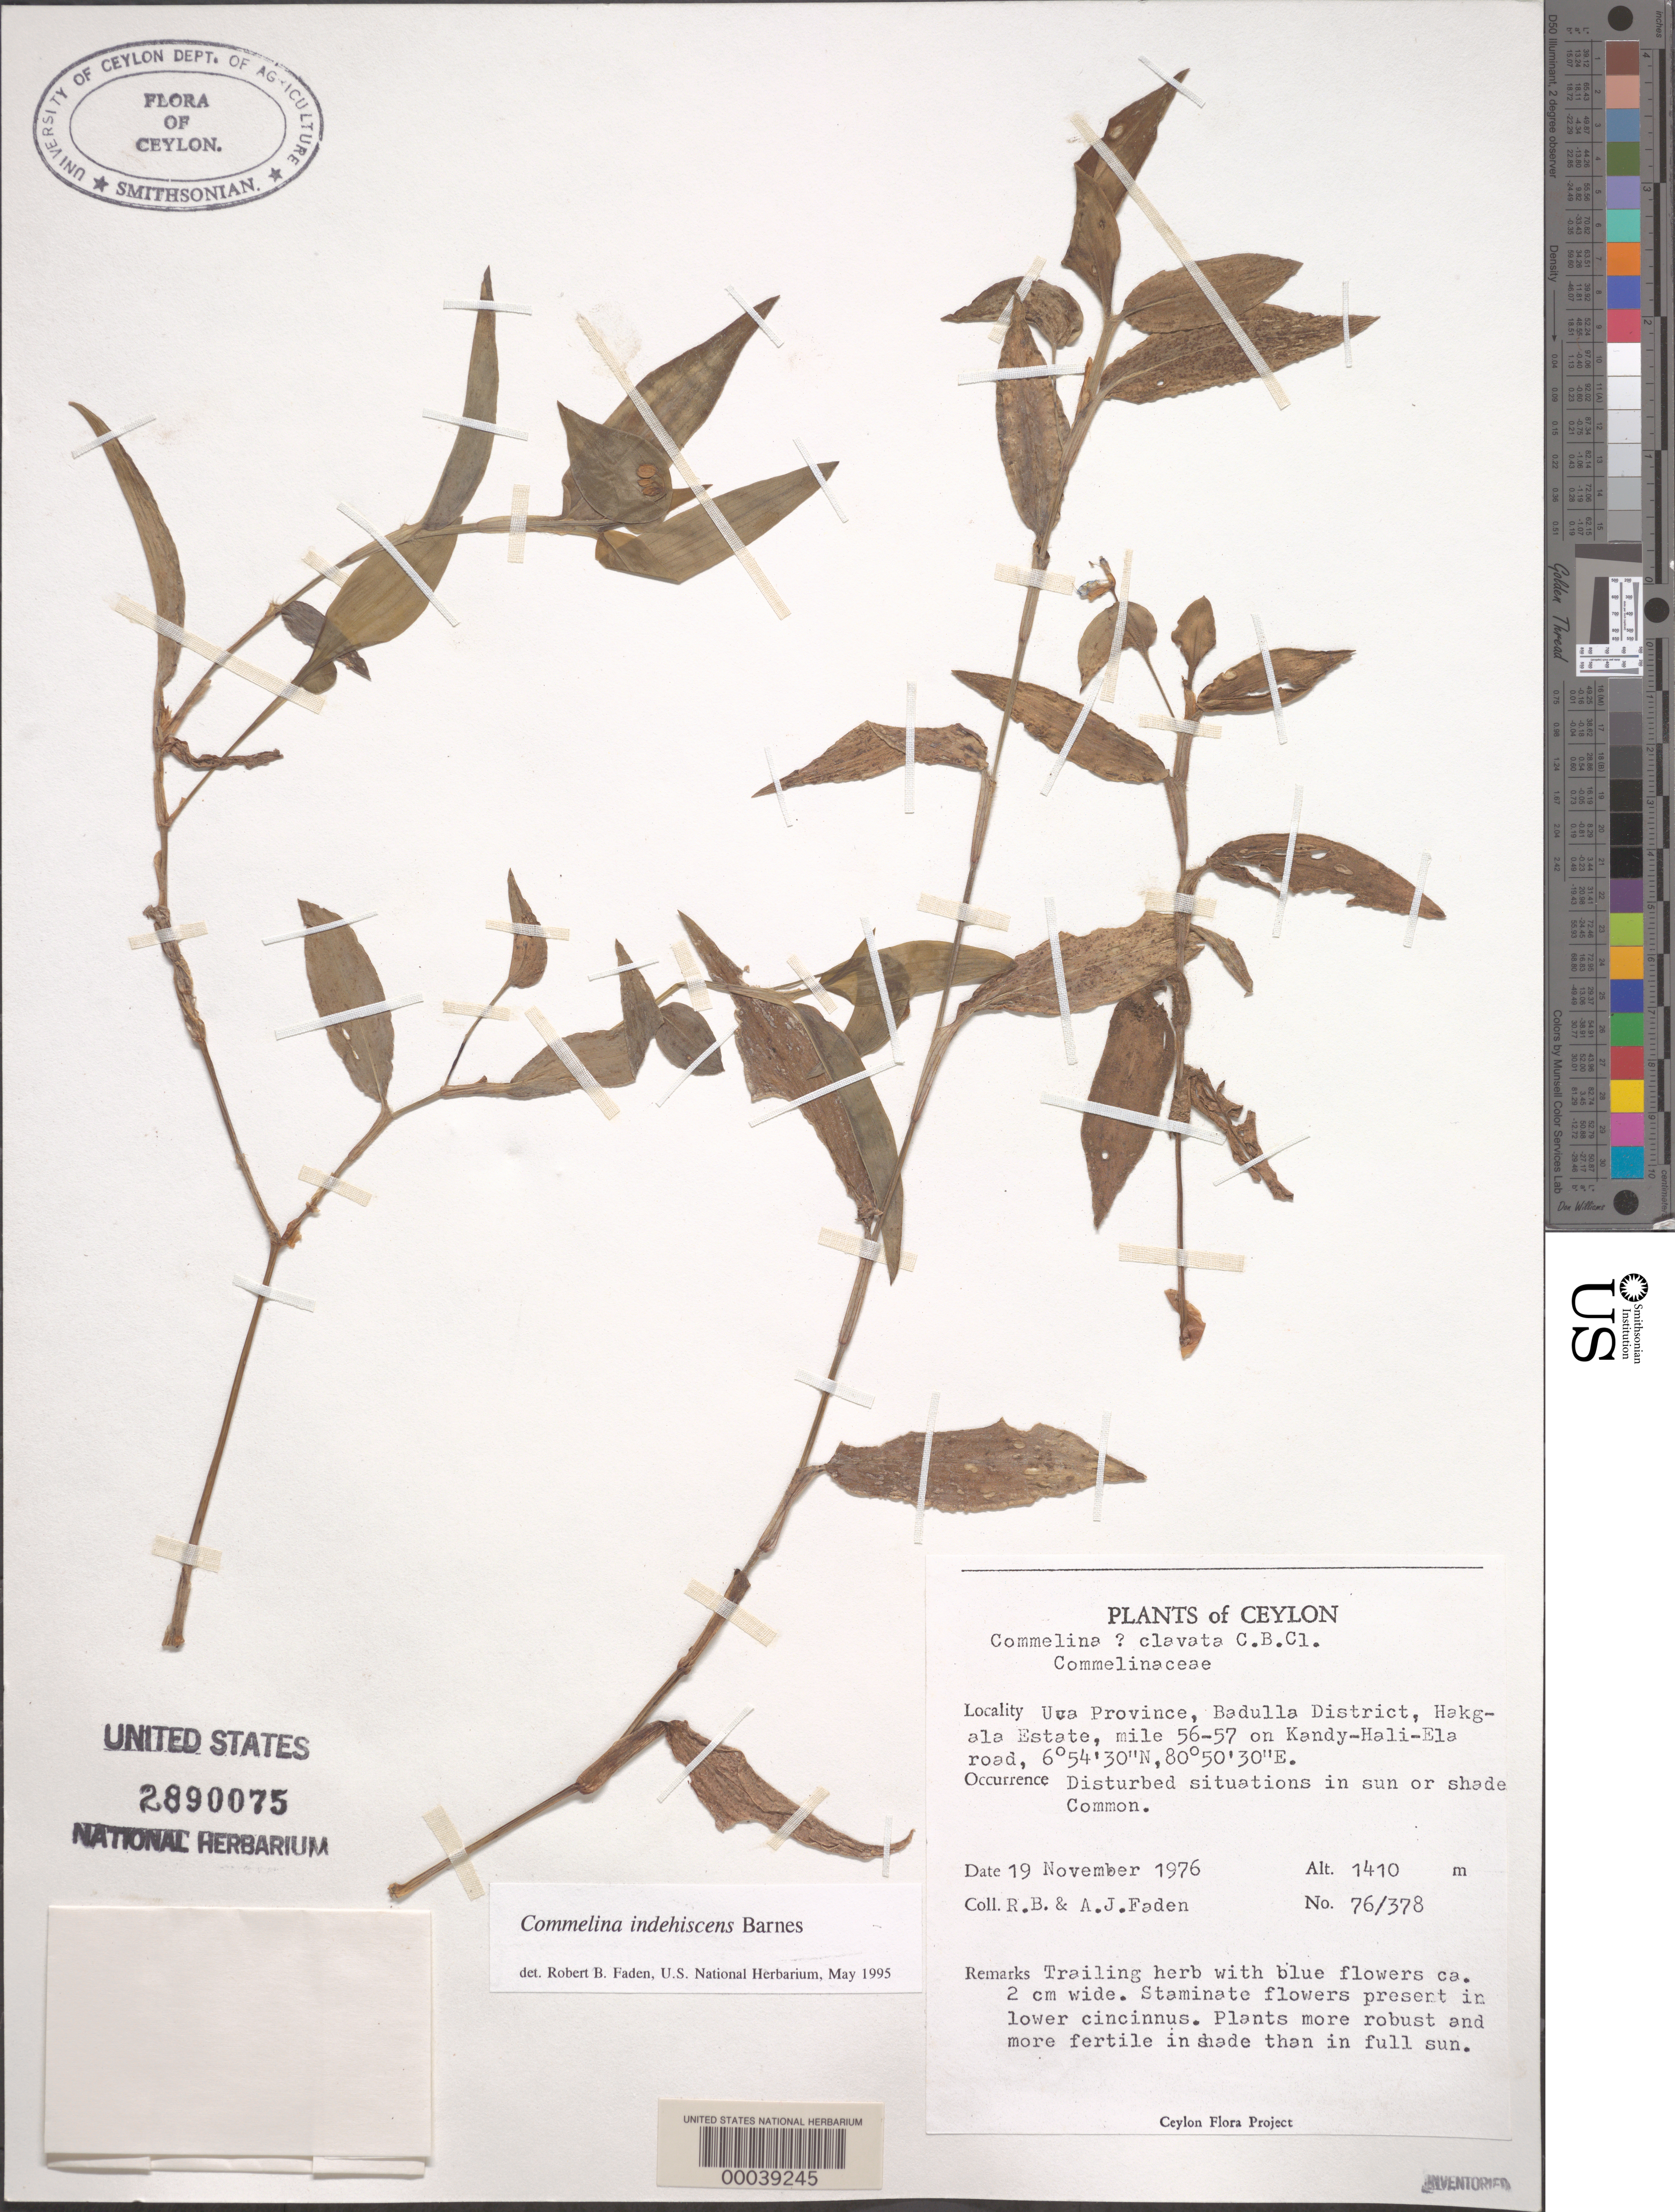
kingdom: Plantae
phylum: Tracheophyta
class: Liliopsida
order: Commelinales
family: Commelinaceae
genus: Commelina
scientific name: Commelina indehiscens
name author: E. Barnes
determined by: Faden, Robert B., (US), Smithsonian Institution - National Museum of Natural History (UNITED STATES)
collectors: R. B. Faden & A. J. Faden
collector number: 76/378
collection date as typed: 19 Nov 1976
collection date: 1976-11-19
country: Sri Lanka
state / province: Uva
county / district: Badulla Dist.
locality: Hakgala estate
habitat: Disturbed areas; sun and shade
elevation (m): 1410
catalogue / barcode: US 2890075